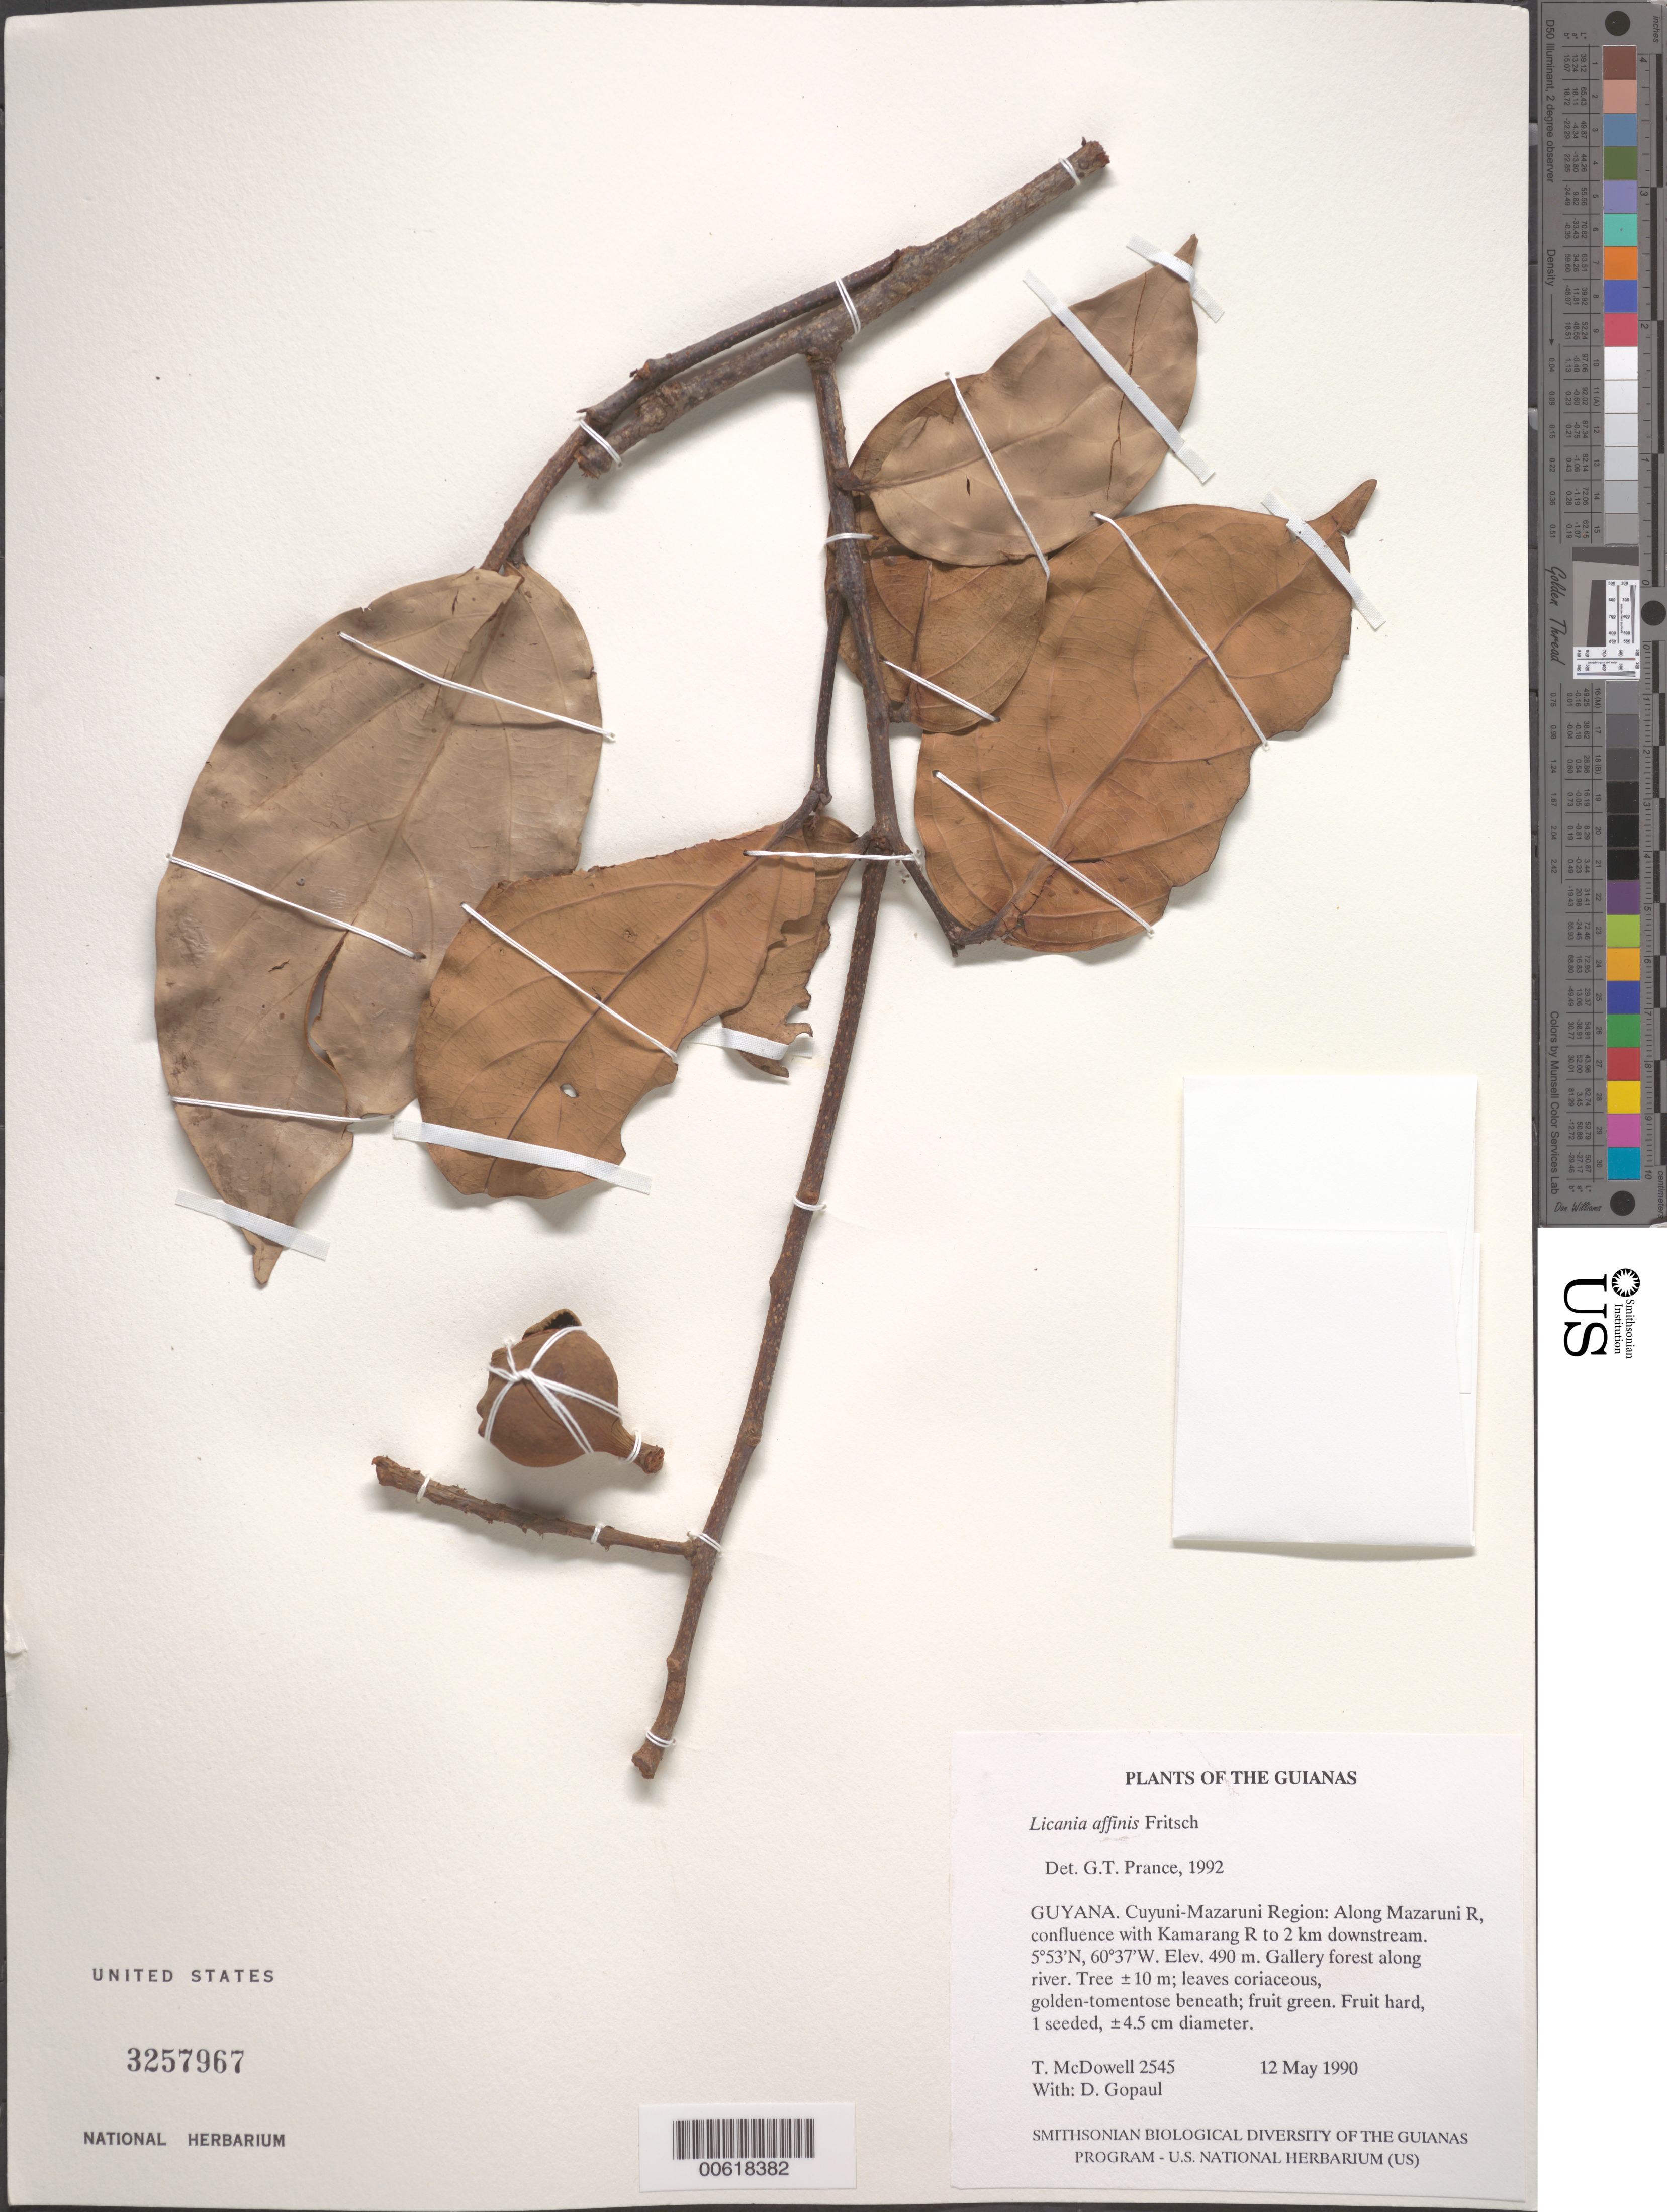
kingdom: Plantae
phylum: Tracheophyta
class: Magnoliopsida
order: Malpighiales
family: Chrysobalanaceae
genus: Licania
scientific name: Licania affinis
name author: Kuntze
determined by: Prance, G. T.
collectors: T. McDowell & D. Gopaul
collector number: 2545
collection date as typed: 12 May 1990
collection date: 1990-05-12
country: Guyana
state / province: Cuyuni-Mazaruni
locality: Along Mazaruni R, confluence with Kamarang R to 2 km downstream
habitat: Gallery forest along river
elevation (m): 490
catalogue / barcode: US 3257967